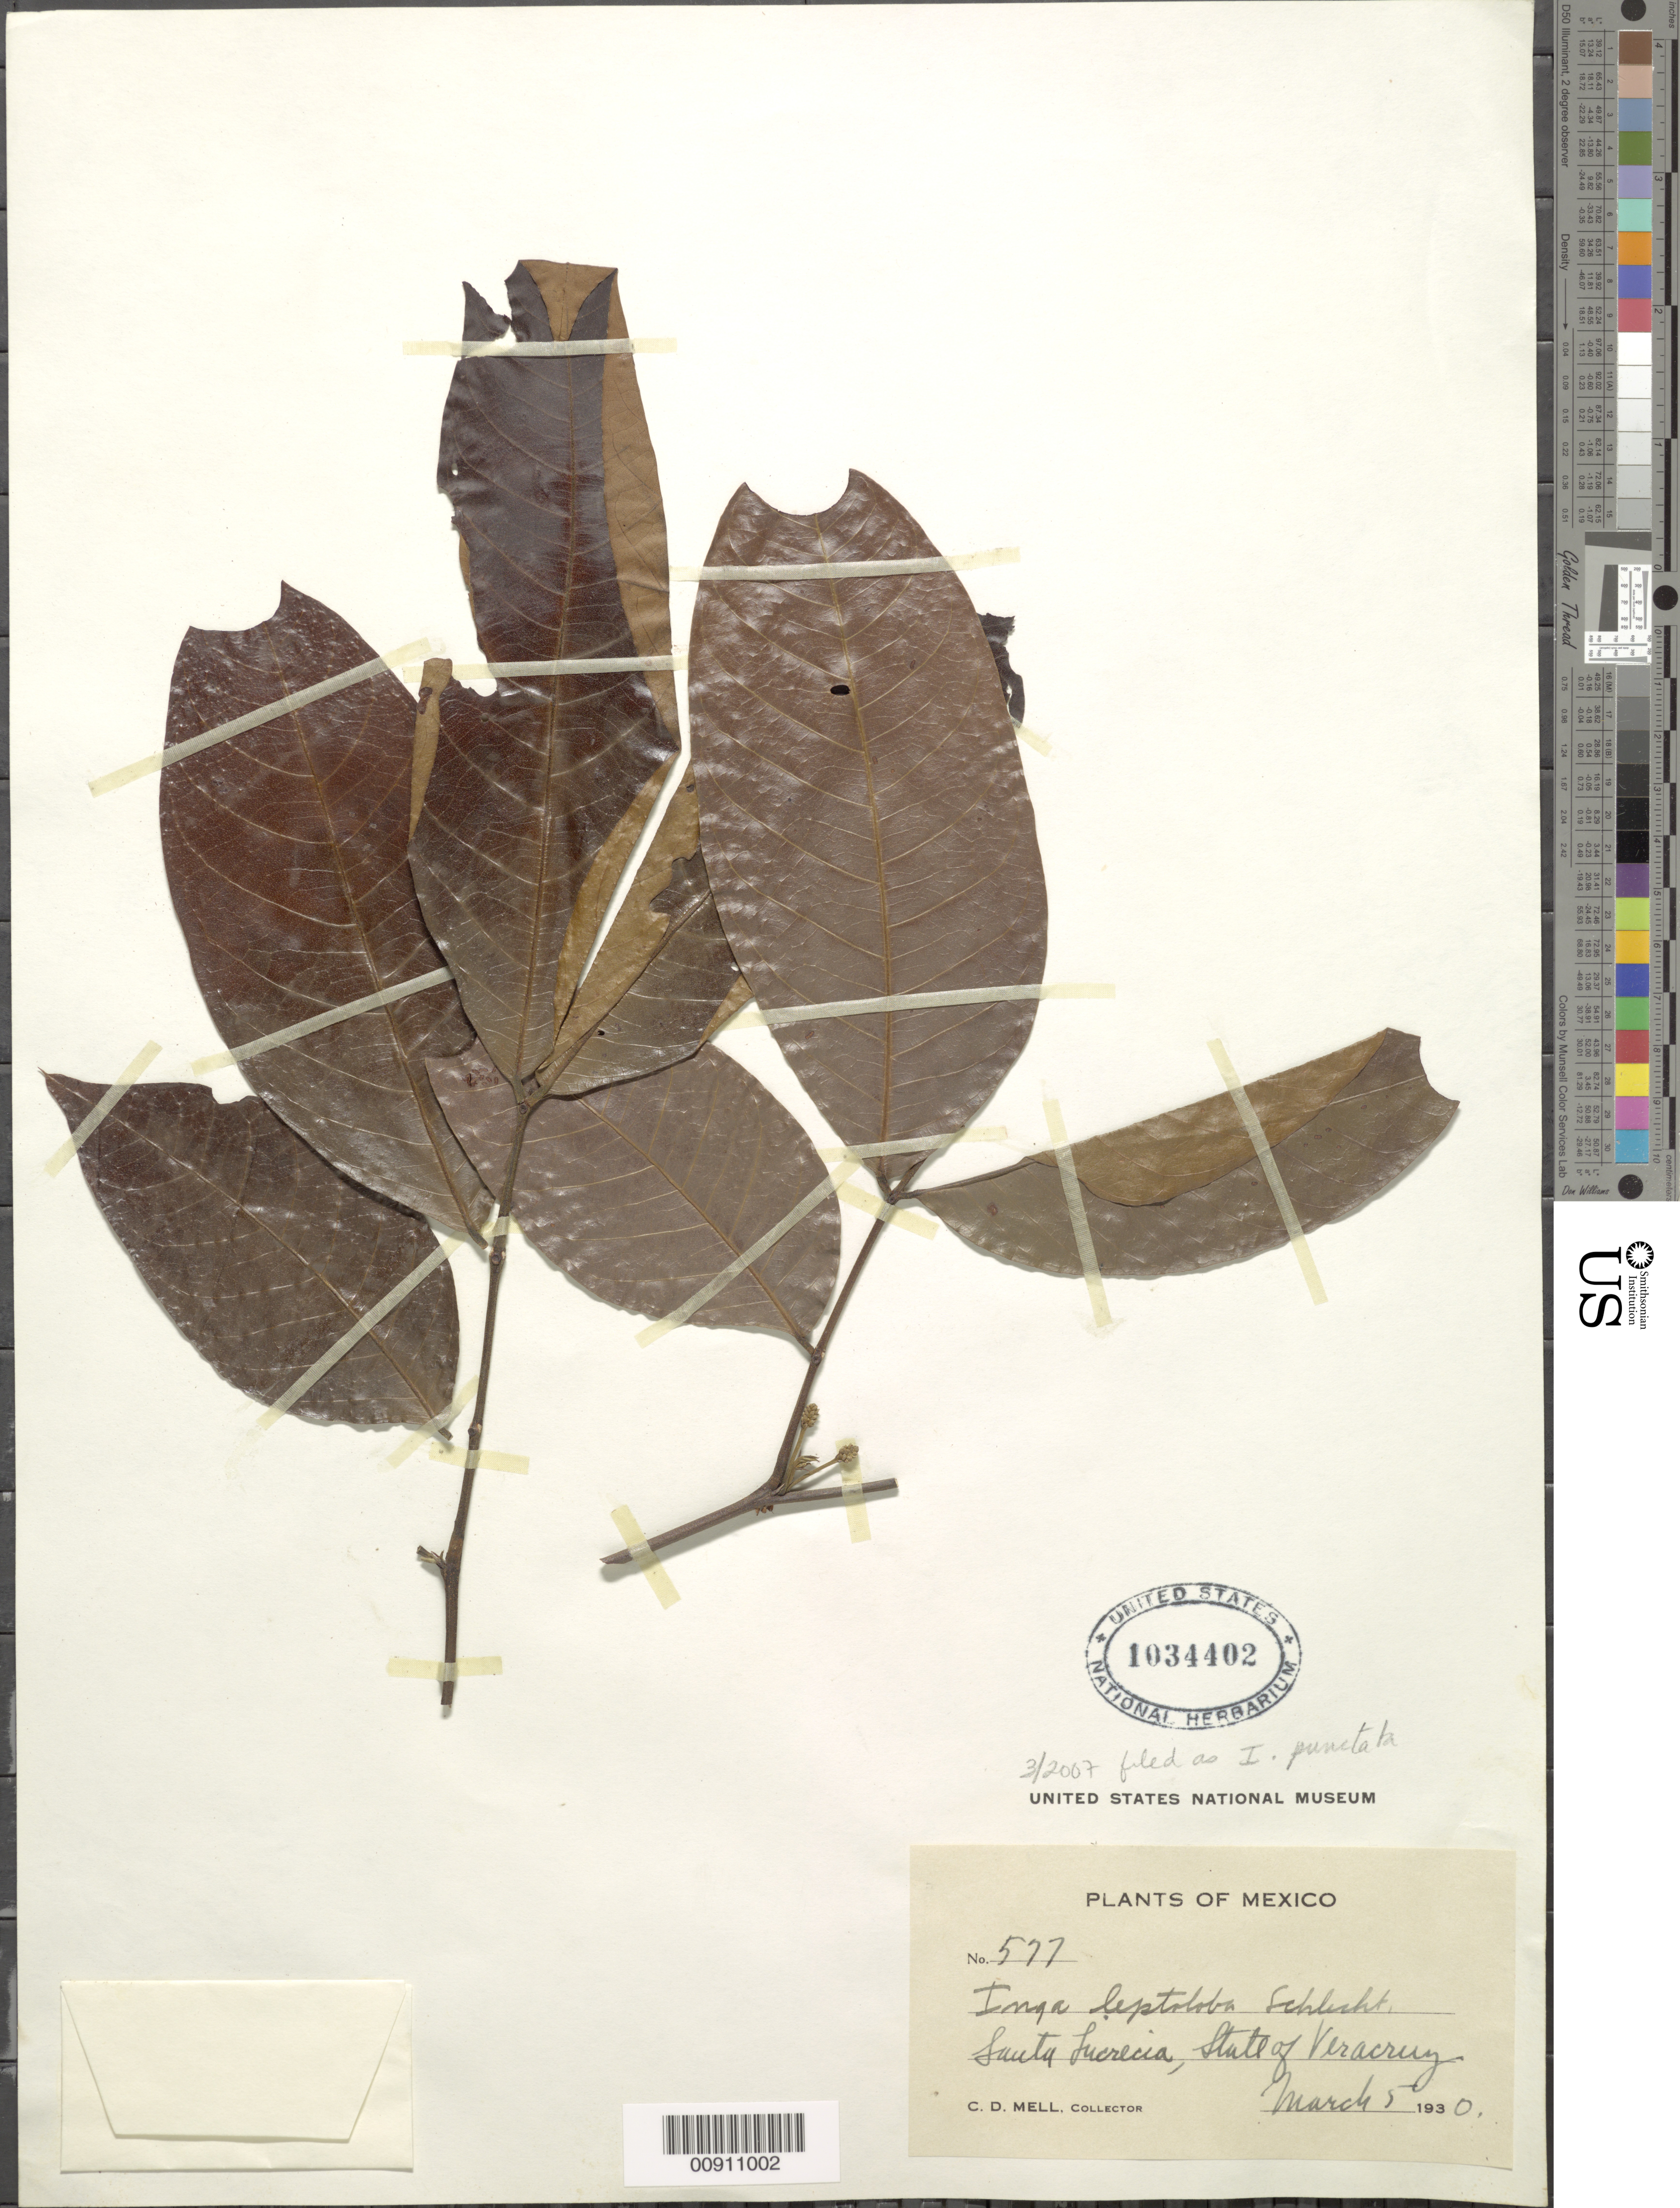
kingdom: Plantae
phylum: Tracheophyta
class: Magnoliopsida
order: Fabales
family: Fabaceae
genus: Inga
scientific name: Inga punctata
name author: Willd.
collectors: C. D. Mell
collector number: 577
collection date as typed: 05 Mar 1930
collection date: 1930-03-05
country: Mexico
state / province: Veracruz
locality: Santa Lucrecia, State of Veracruz.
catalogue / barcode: US 1034402